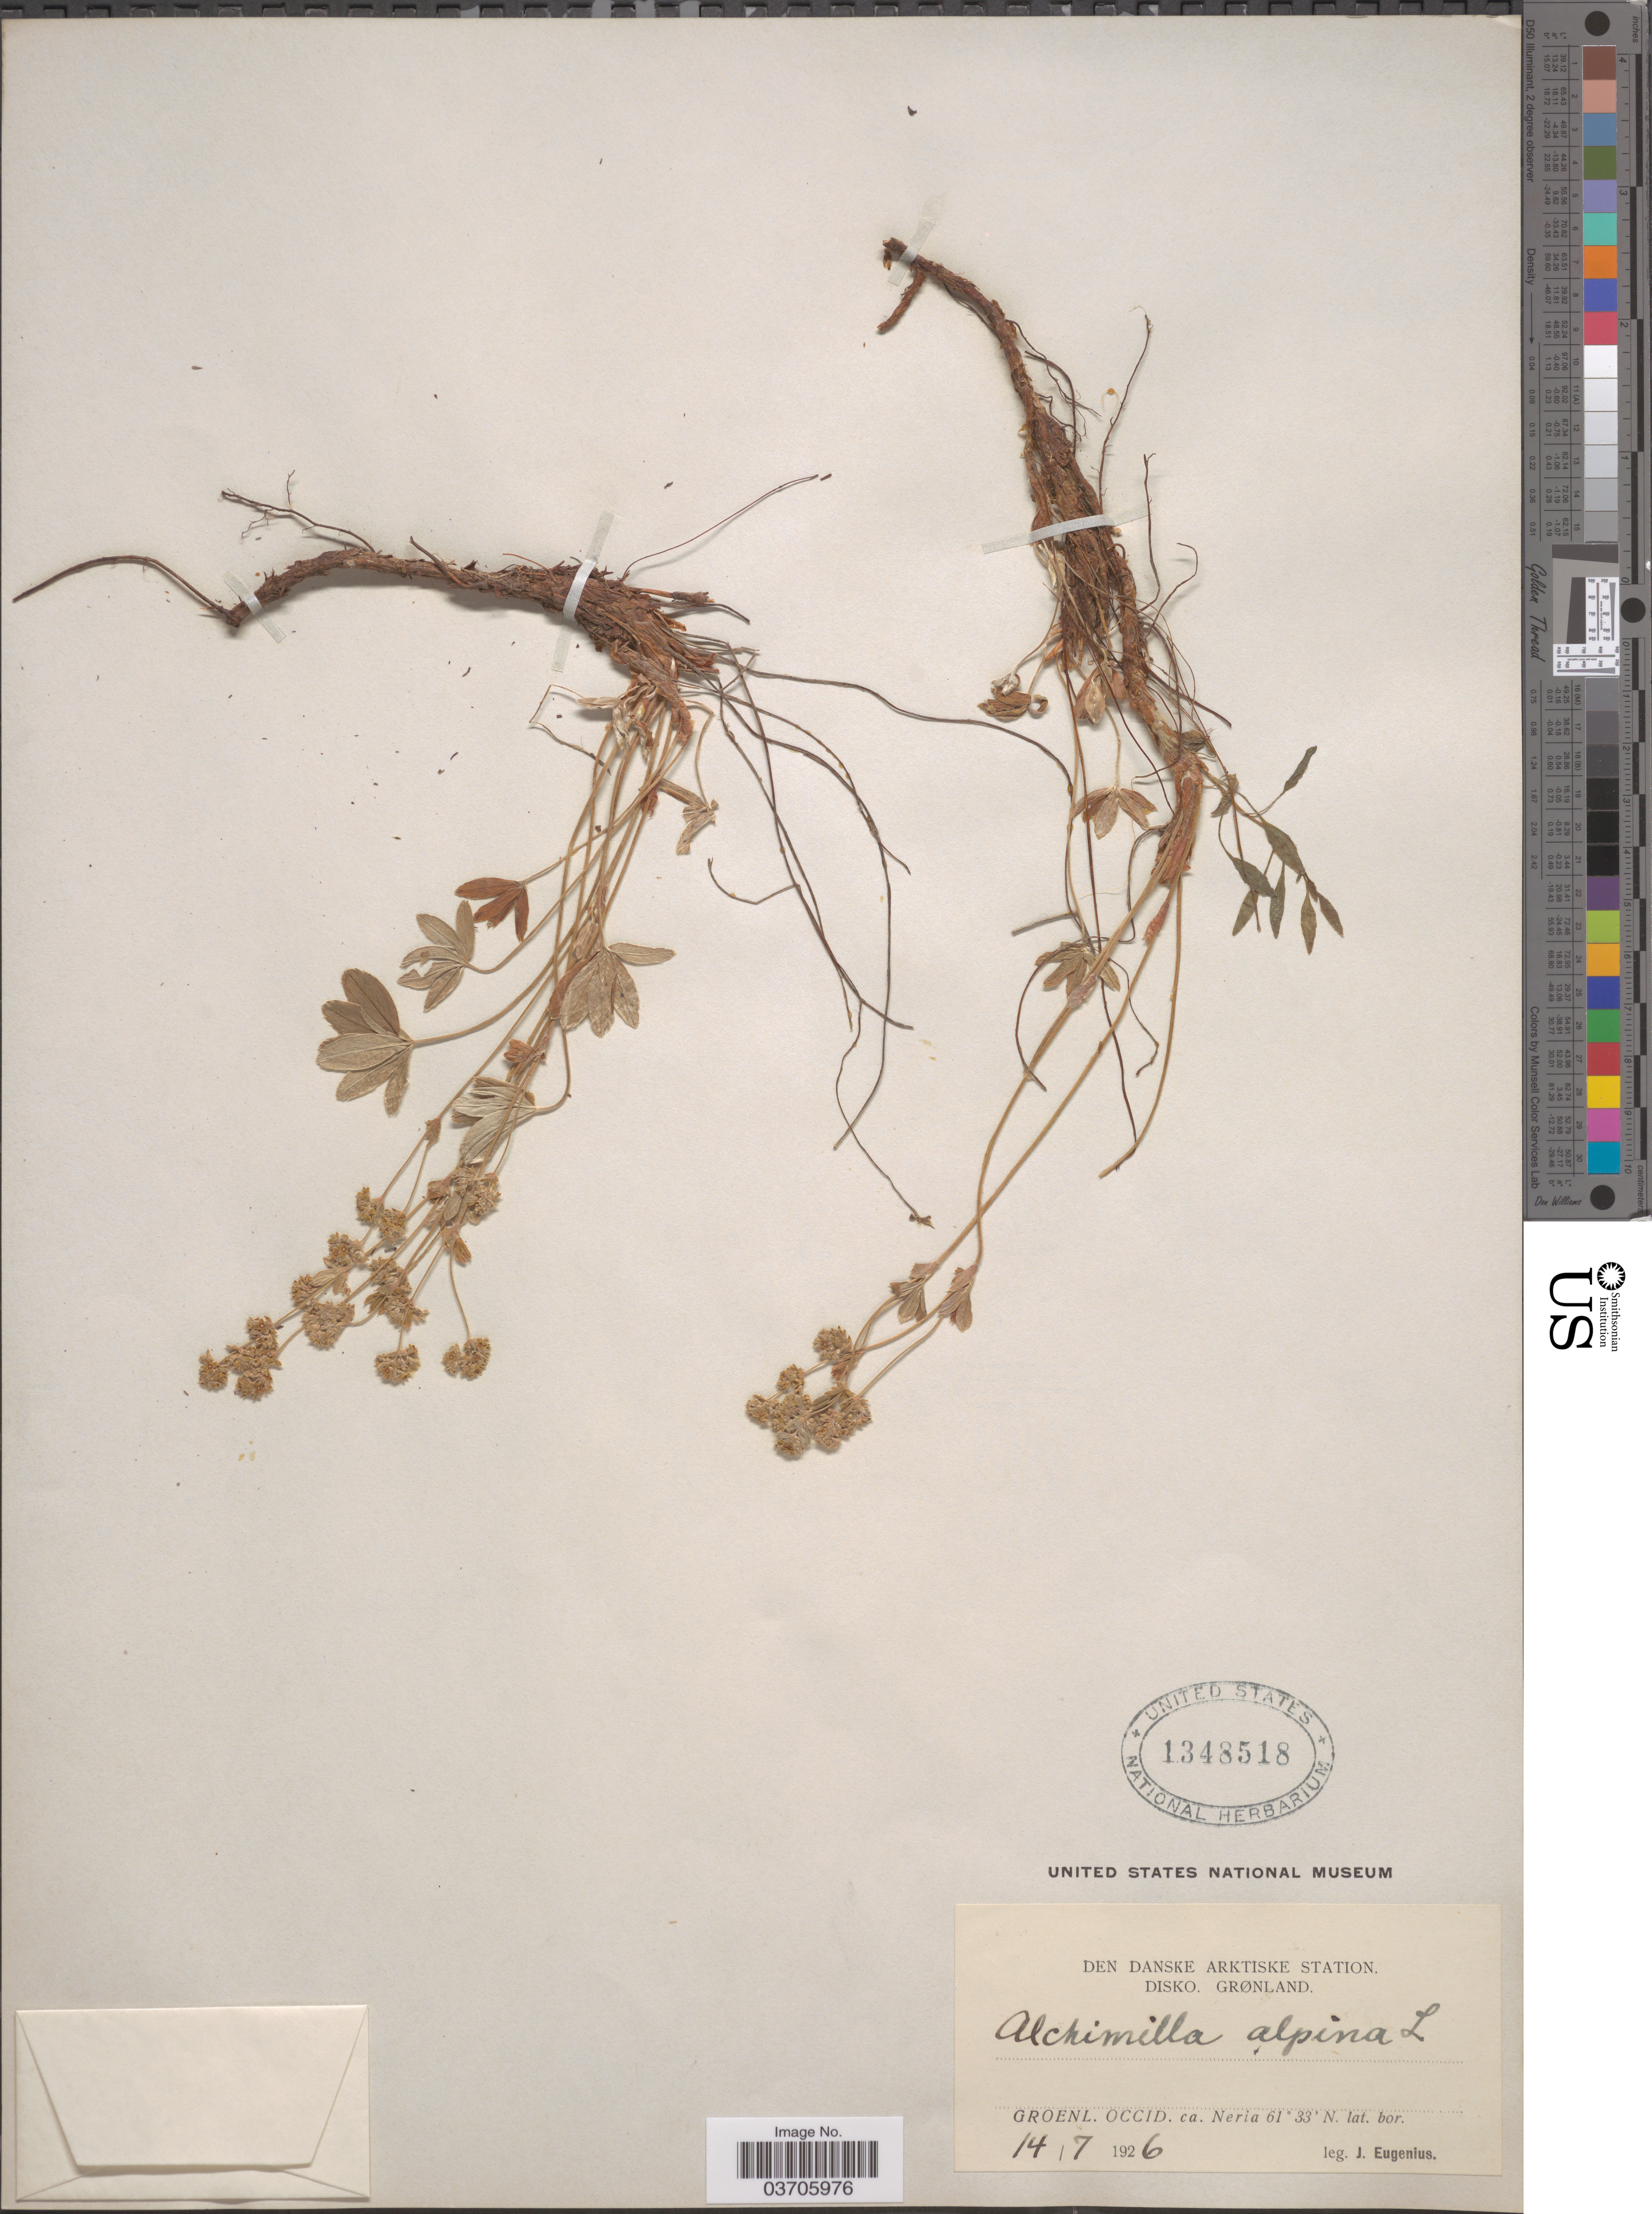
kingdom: Plantae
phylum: Tracheophyta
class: Magnoliopsida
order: Rosales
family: Rosaceae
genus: Alchemilla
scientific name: Alchemilla alpina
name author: L.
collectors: J. Eugenius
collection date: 1926-07-14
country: Greenland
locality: Den Danske Arktiske Station. Disko. Grønland. Groenl. Occid. ca. Neria.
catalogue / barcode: US 1348518